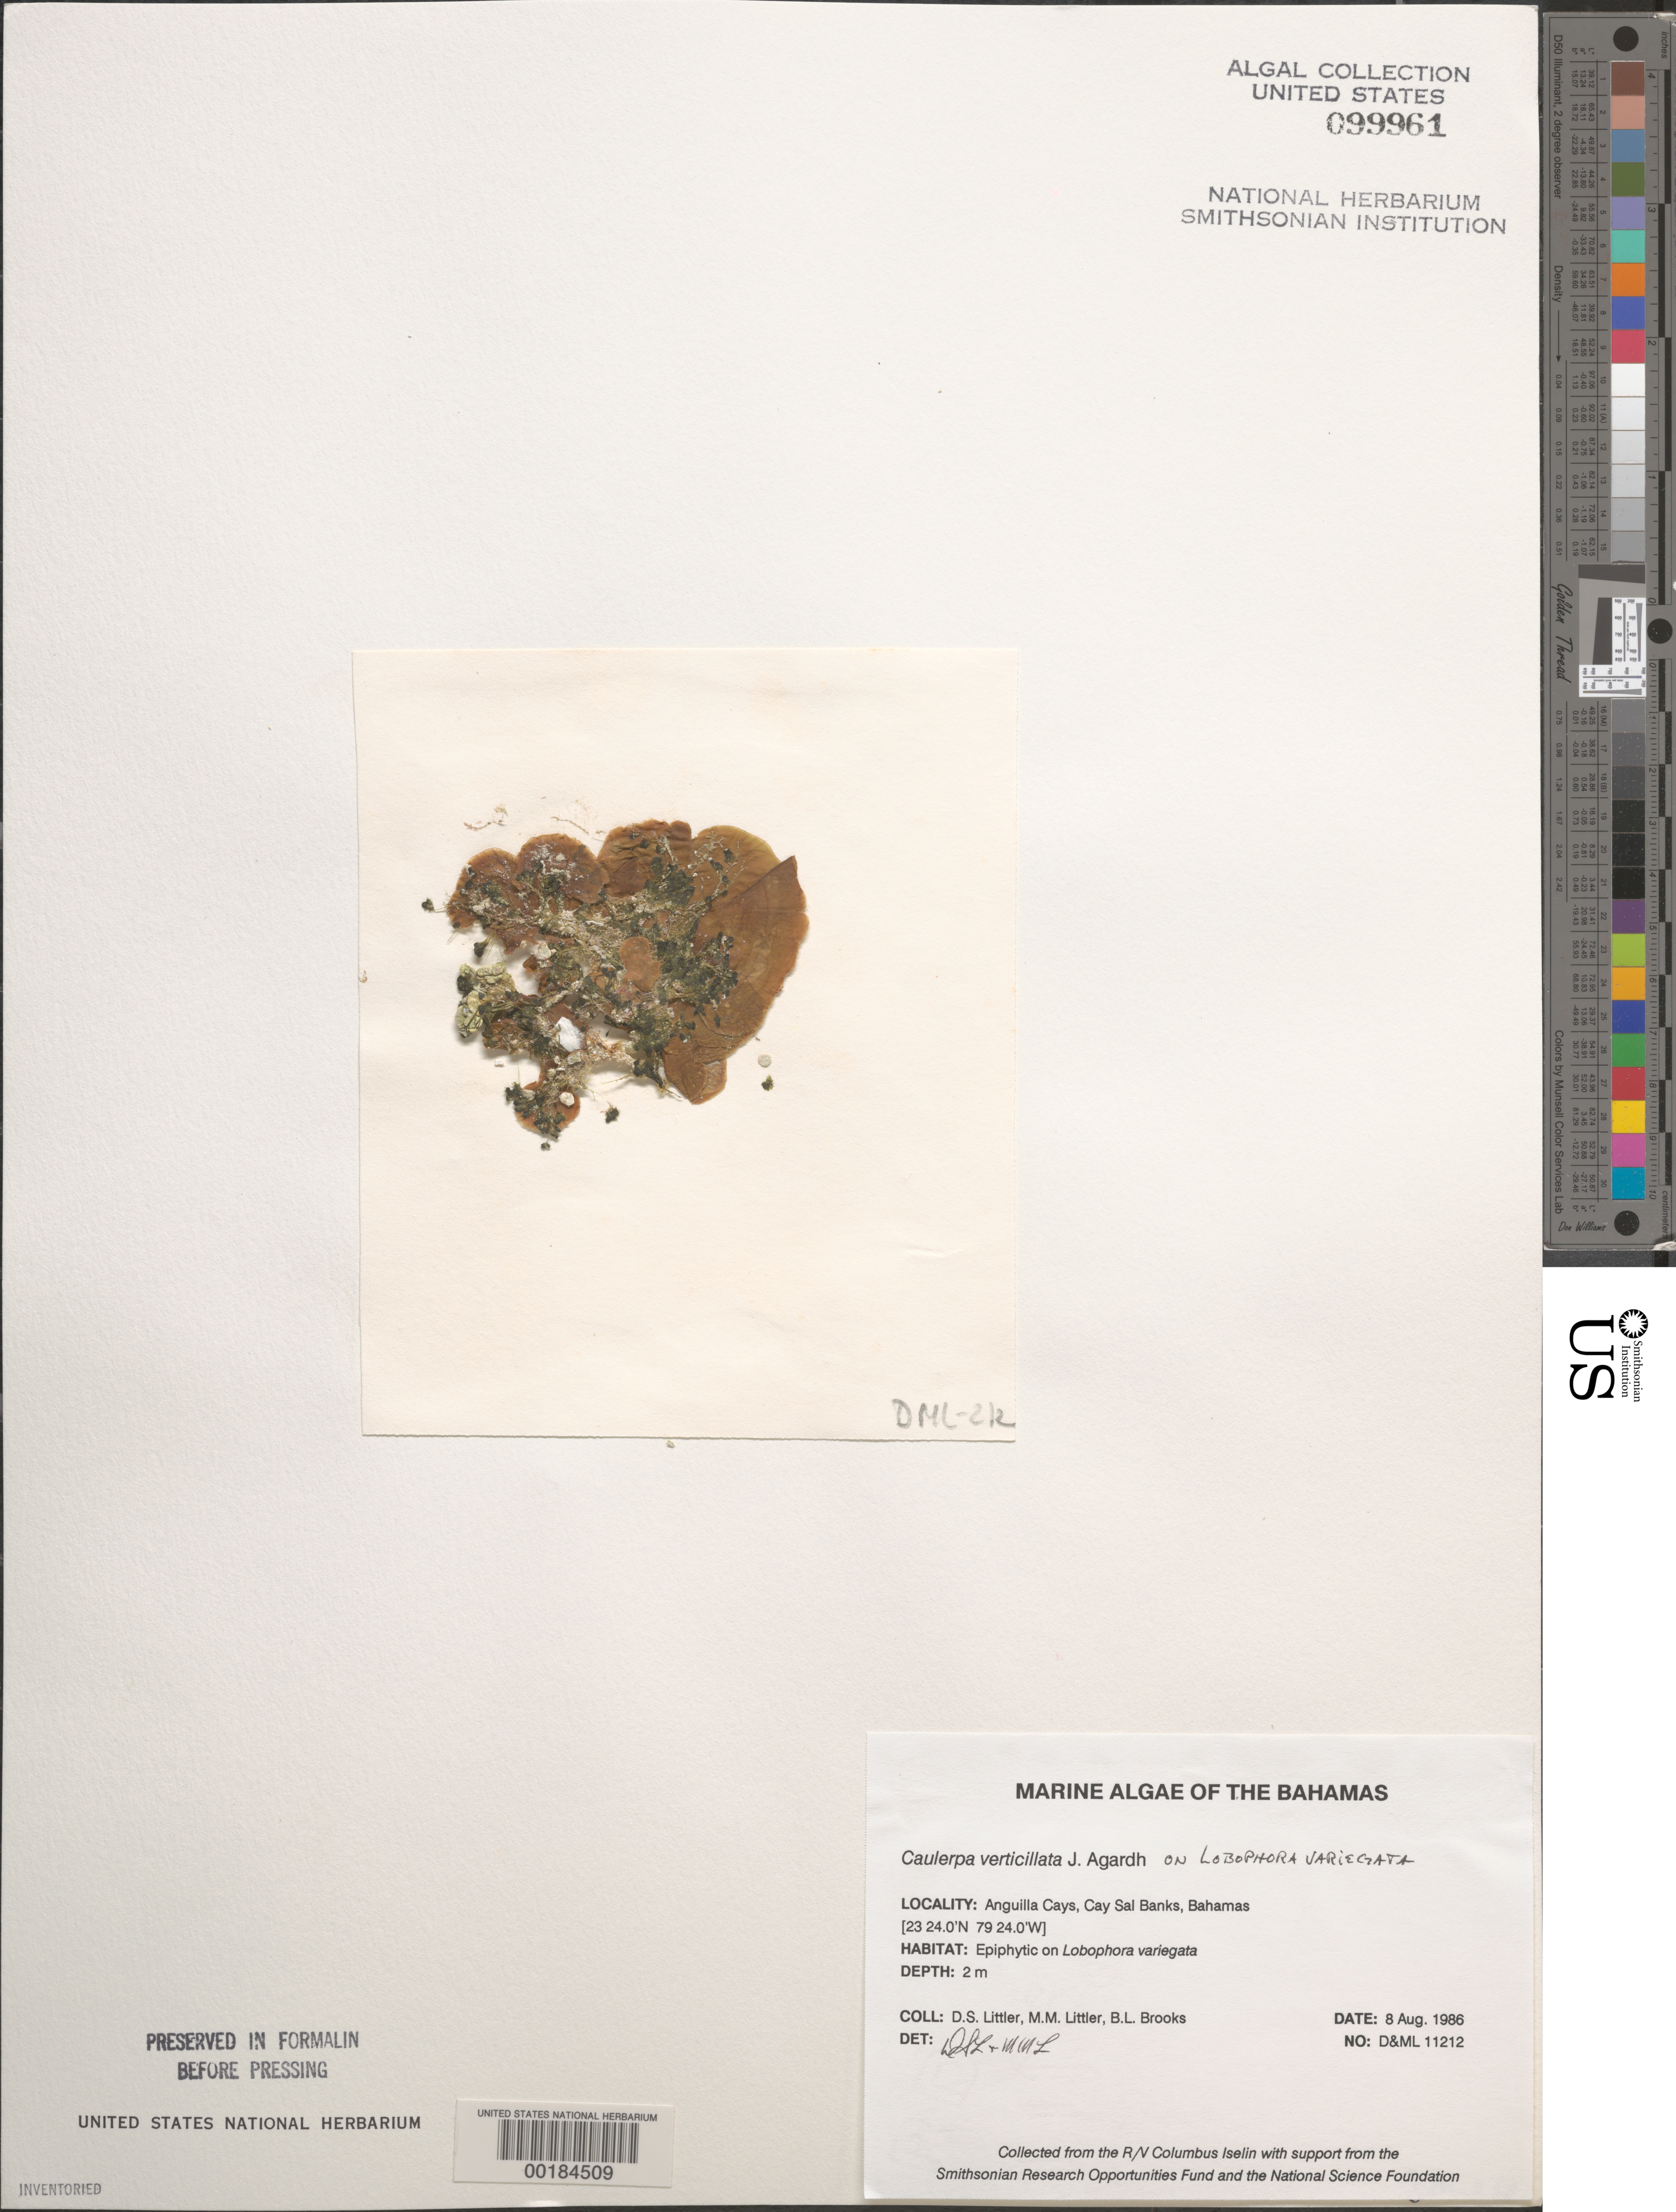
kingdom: Plantae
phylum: Chlorophyta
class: Ulvophyceae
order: Bryopsidales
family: Caulerpaceae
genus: Caulerpa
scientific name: Caulerpa verticillata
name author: J. Agardh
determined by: Littler, D. S.; Littler, M. M.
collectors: D. S. Littler, M. M. Littler & B. Brooks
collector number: D&ML 11212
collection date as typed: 08 Aug 1986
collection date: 1986-08-08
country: Bahamas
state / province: Bimini Banks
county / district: Bimini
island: Anguilla Cays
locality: Cay Sal Banks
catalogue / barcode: US 99961